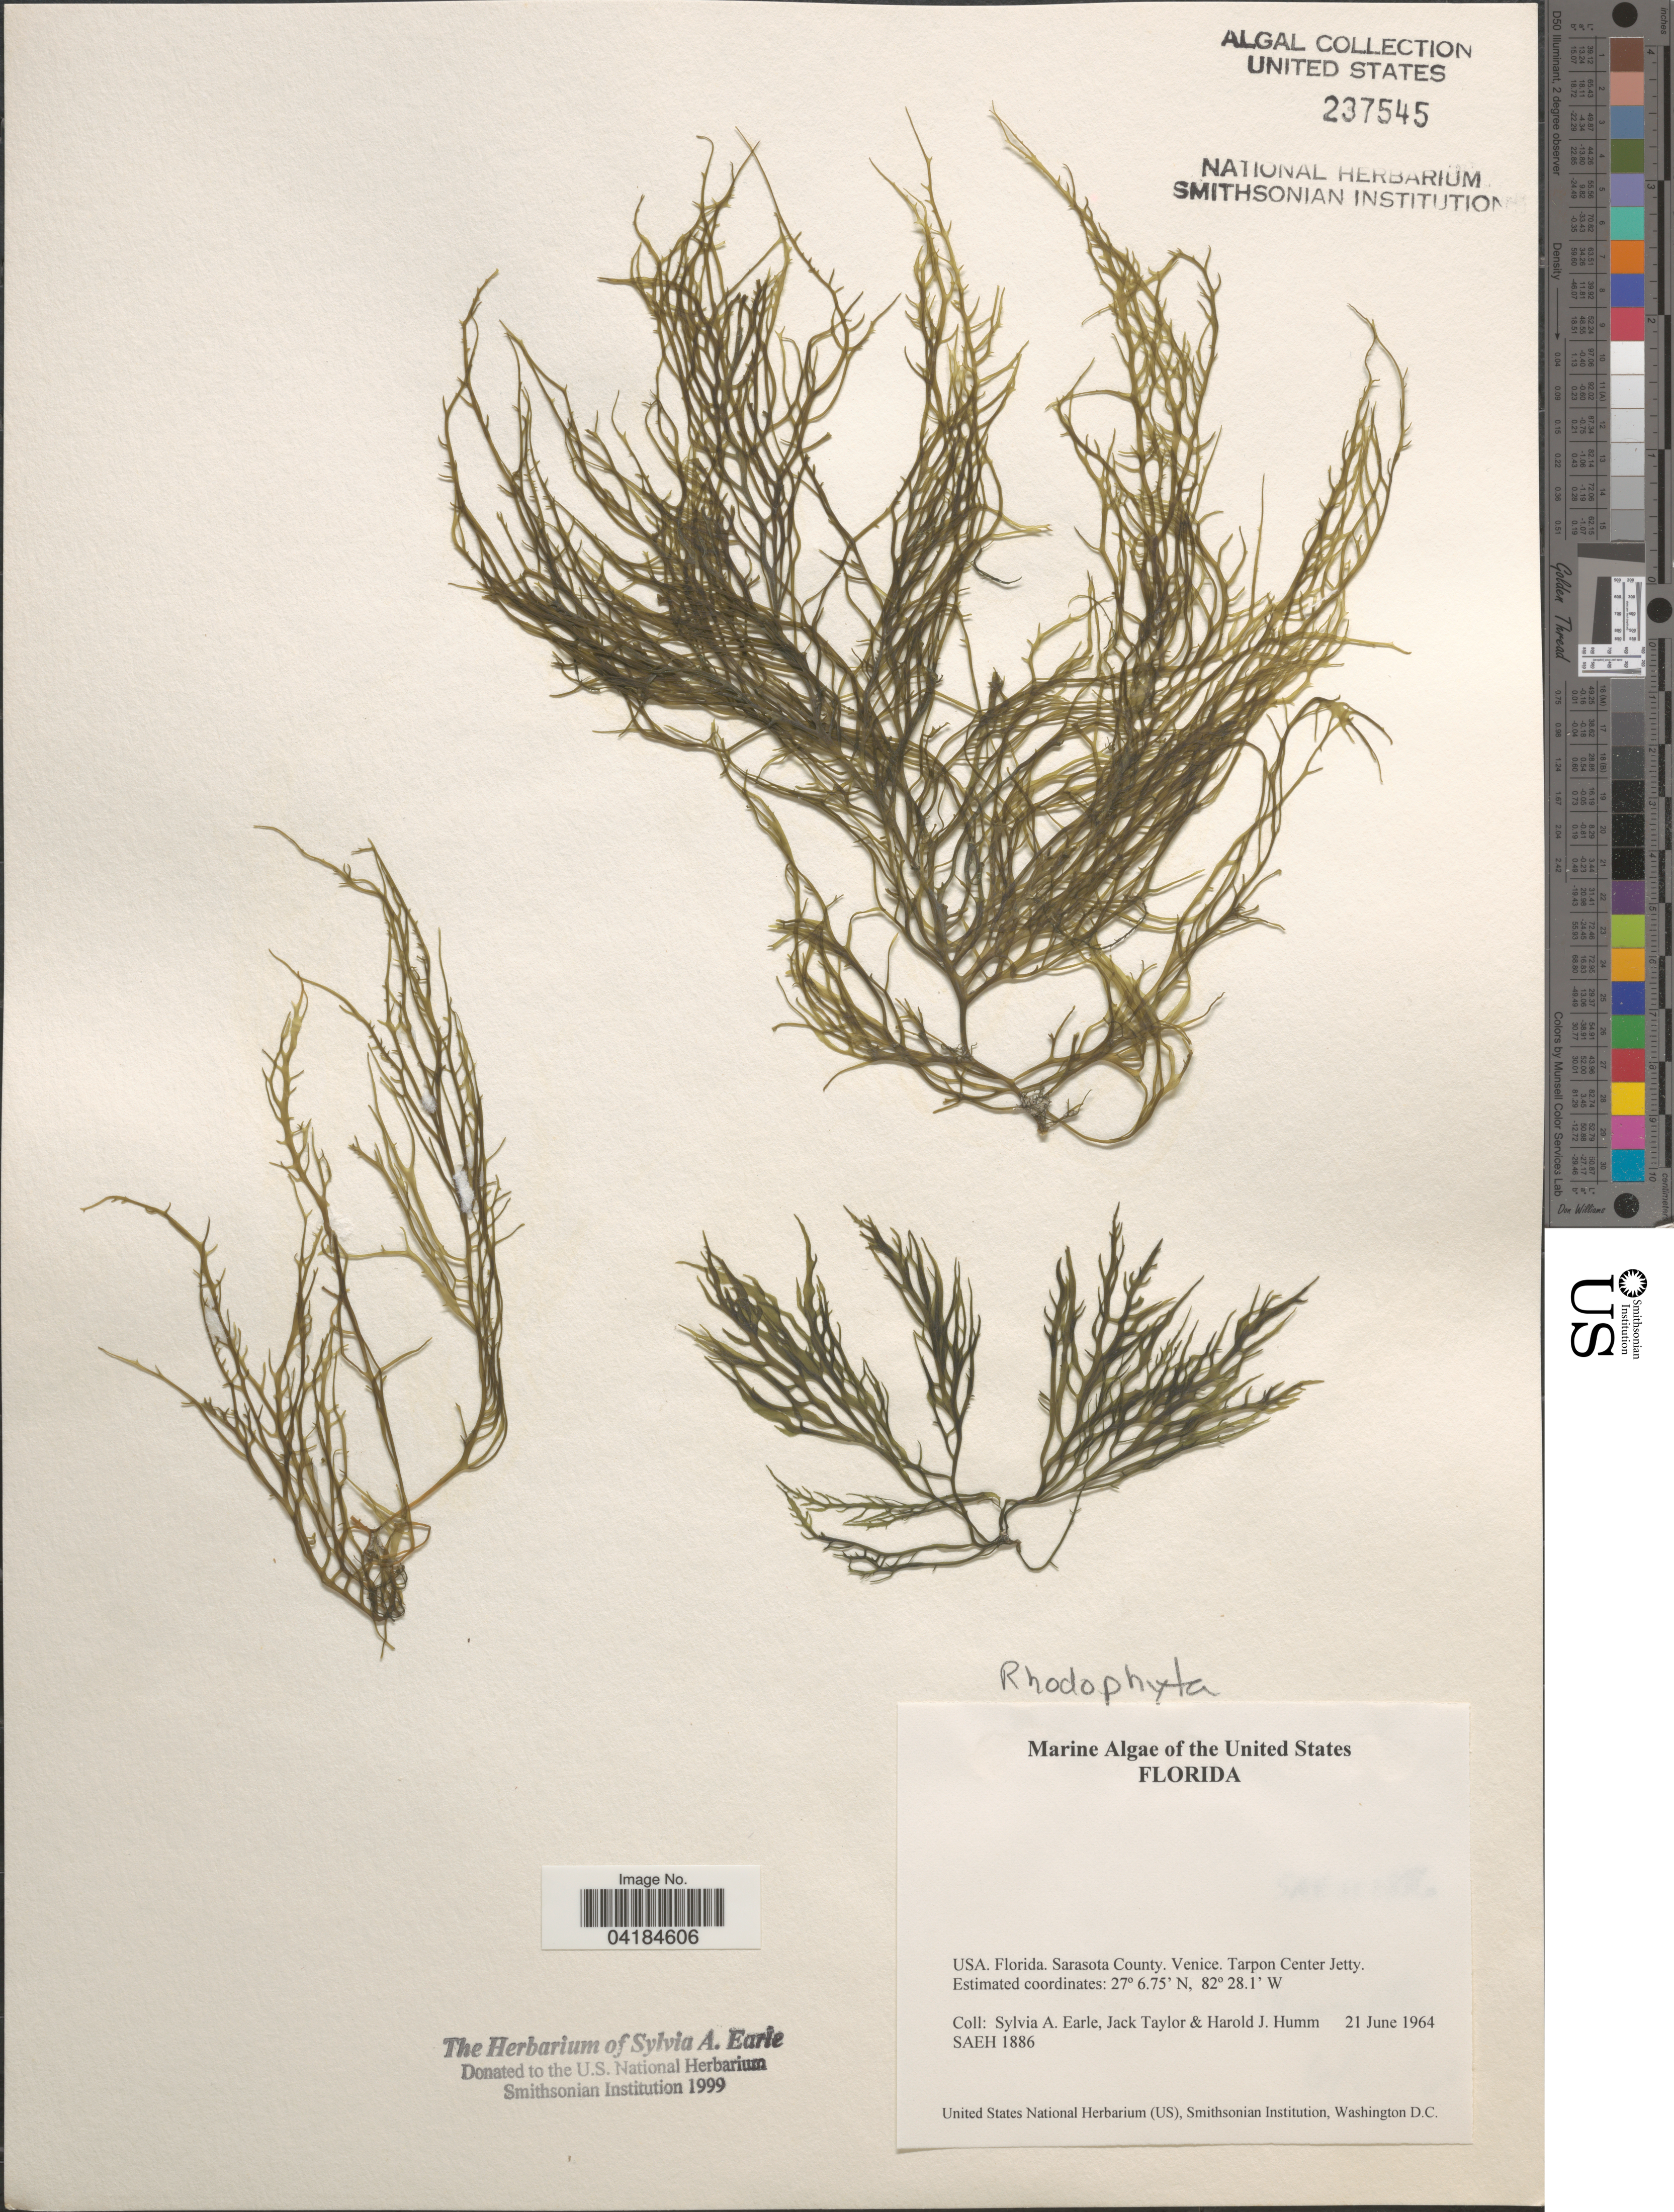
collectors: S. A. Earle, J. Taylor & H. J. Humm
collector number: SAEH1886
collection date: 1964-06-21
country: United States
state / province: Florida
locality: Sarasota County. Venice. Tarpon Center Jetty.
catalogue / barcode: US 237545